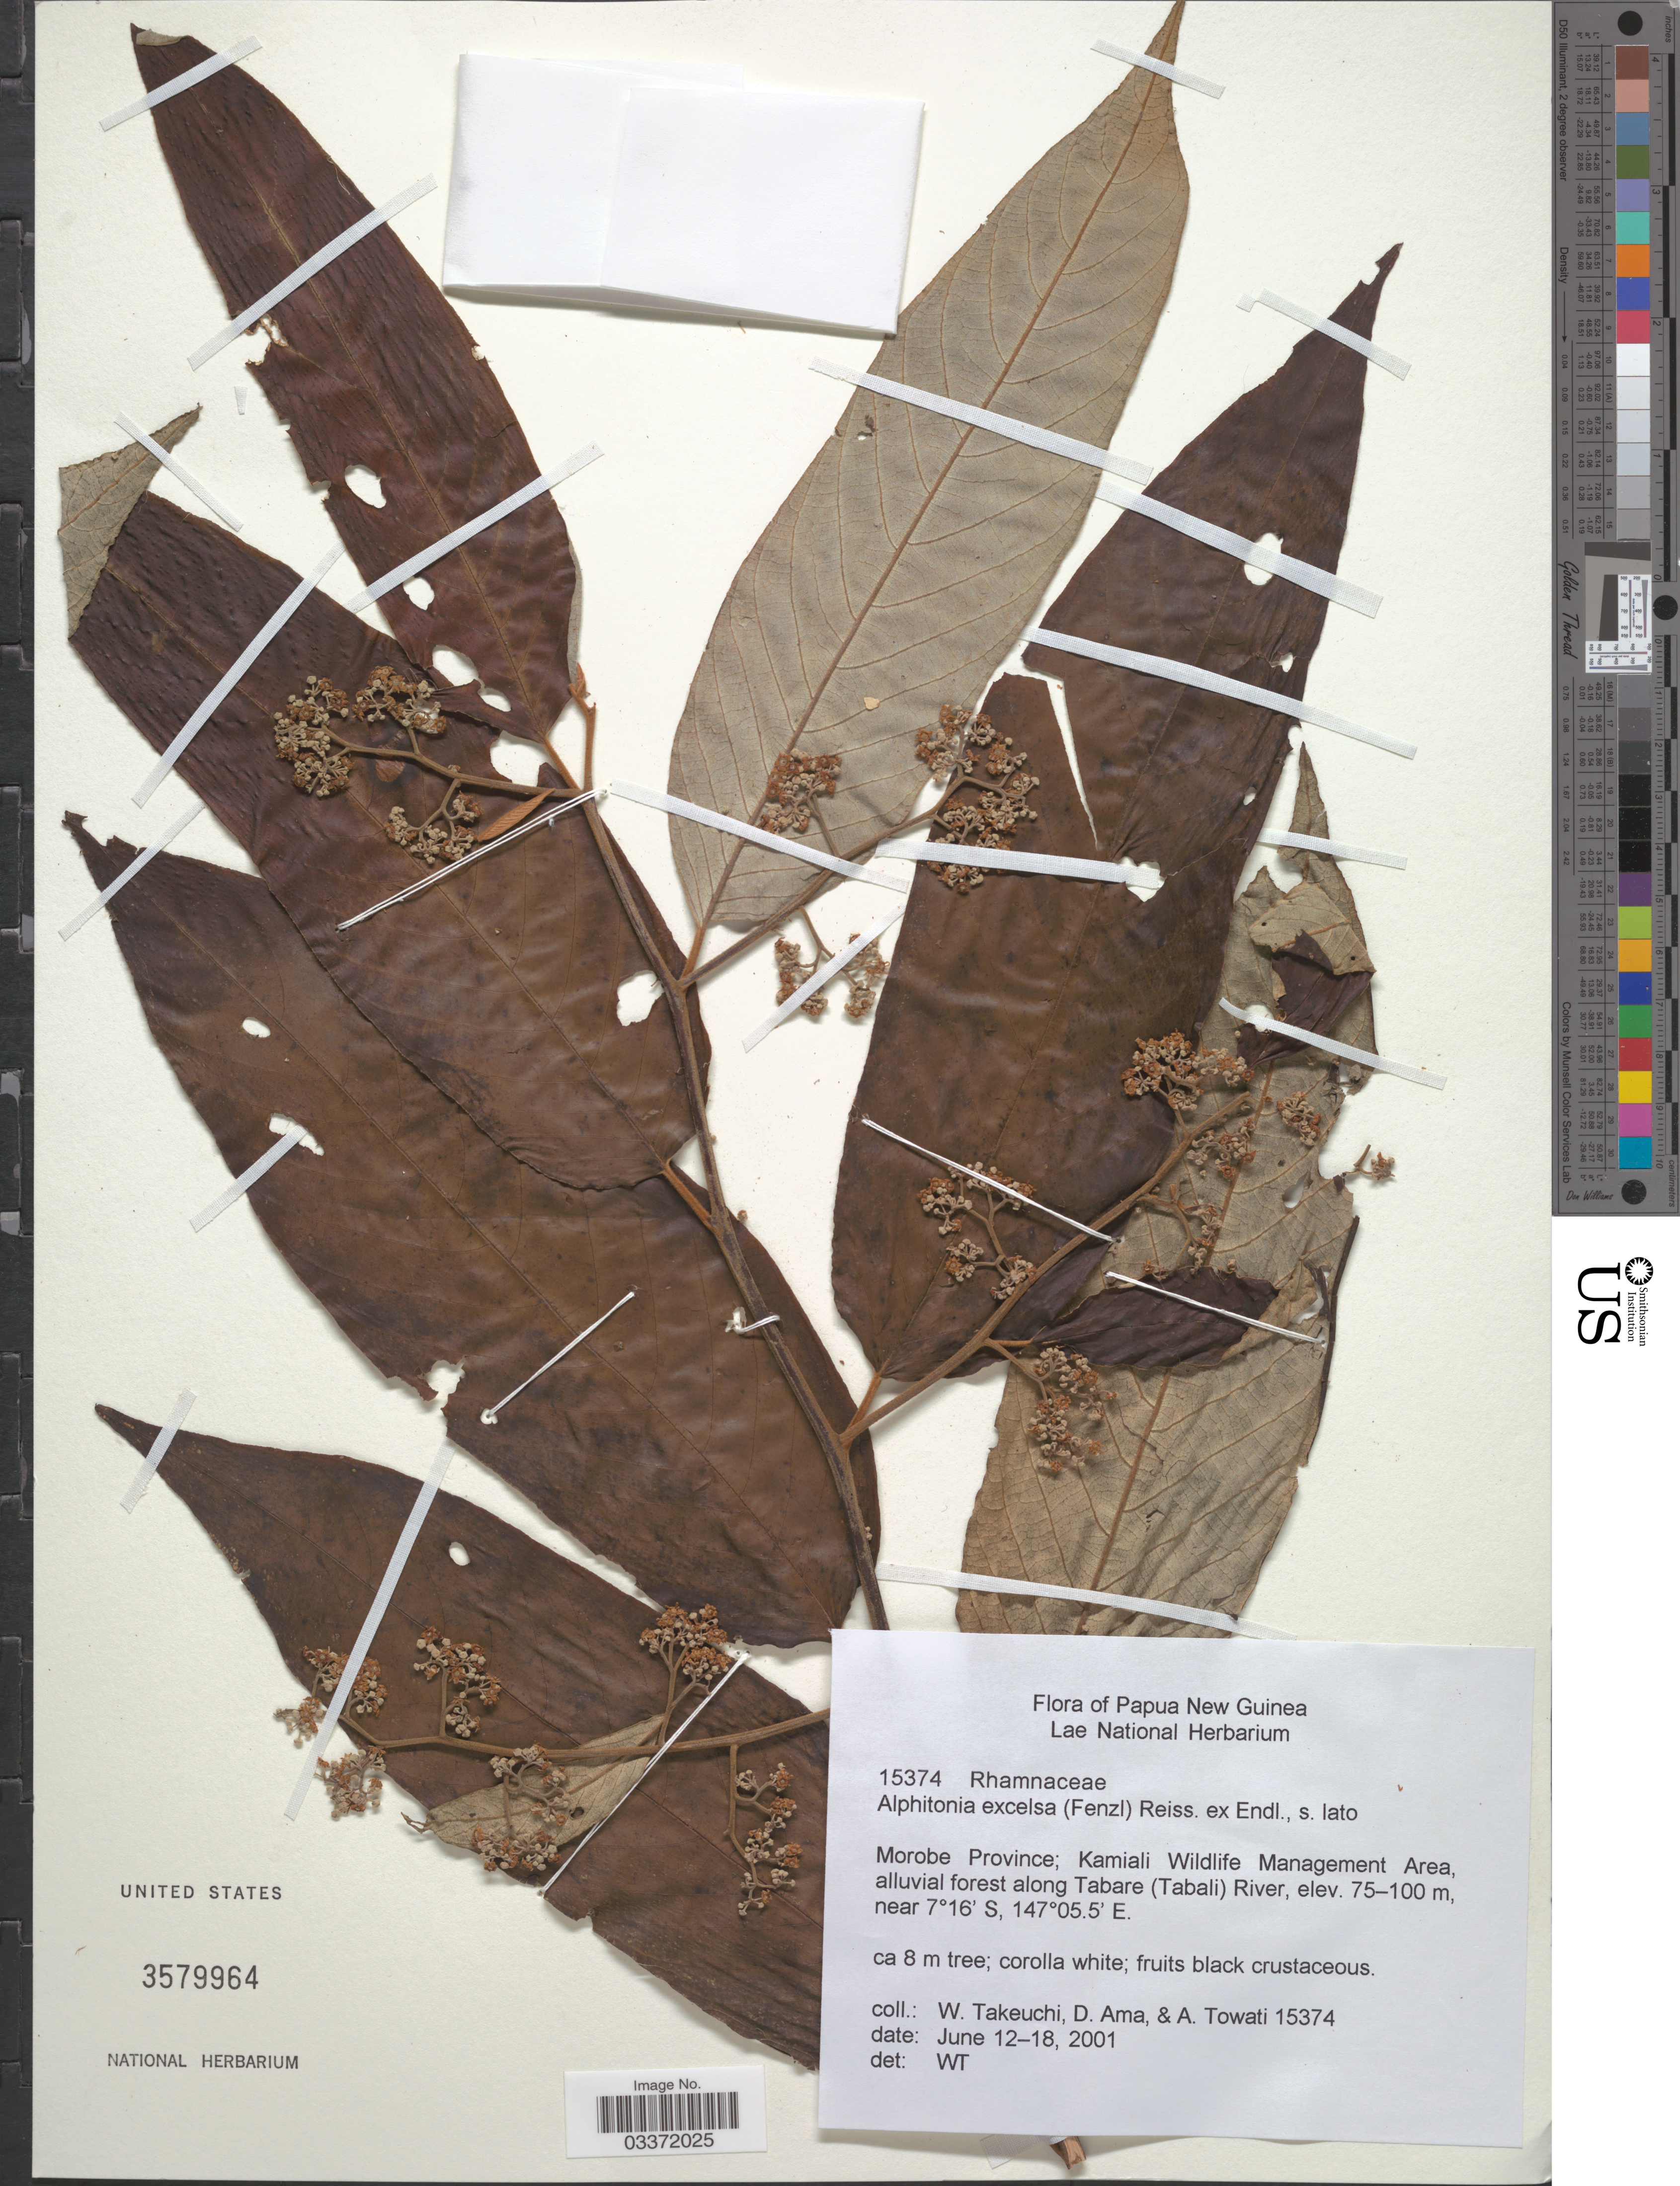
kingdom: Plantae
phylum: Tracheophyta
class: Magnoliopsida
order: Rosales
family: Rhamnaceae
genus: Alphitonia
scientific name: Alphitonia excelsa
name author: Reissek ex Endl.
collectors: W. Takeuchi, D. Ama & A. Towati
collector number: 15374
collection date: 2001-06-12/2001-06-18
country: Papua New Guinea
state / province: Morobe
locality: Kamiali Wildlife Management Area, alluvial forest along Tabare (Tabali) River.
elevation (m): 75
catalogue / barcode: US 3579964